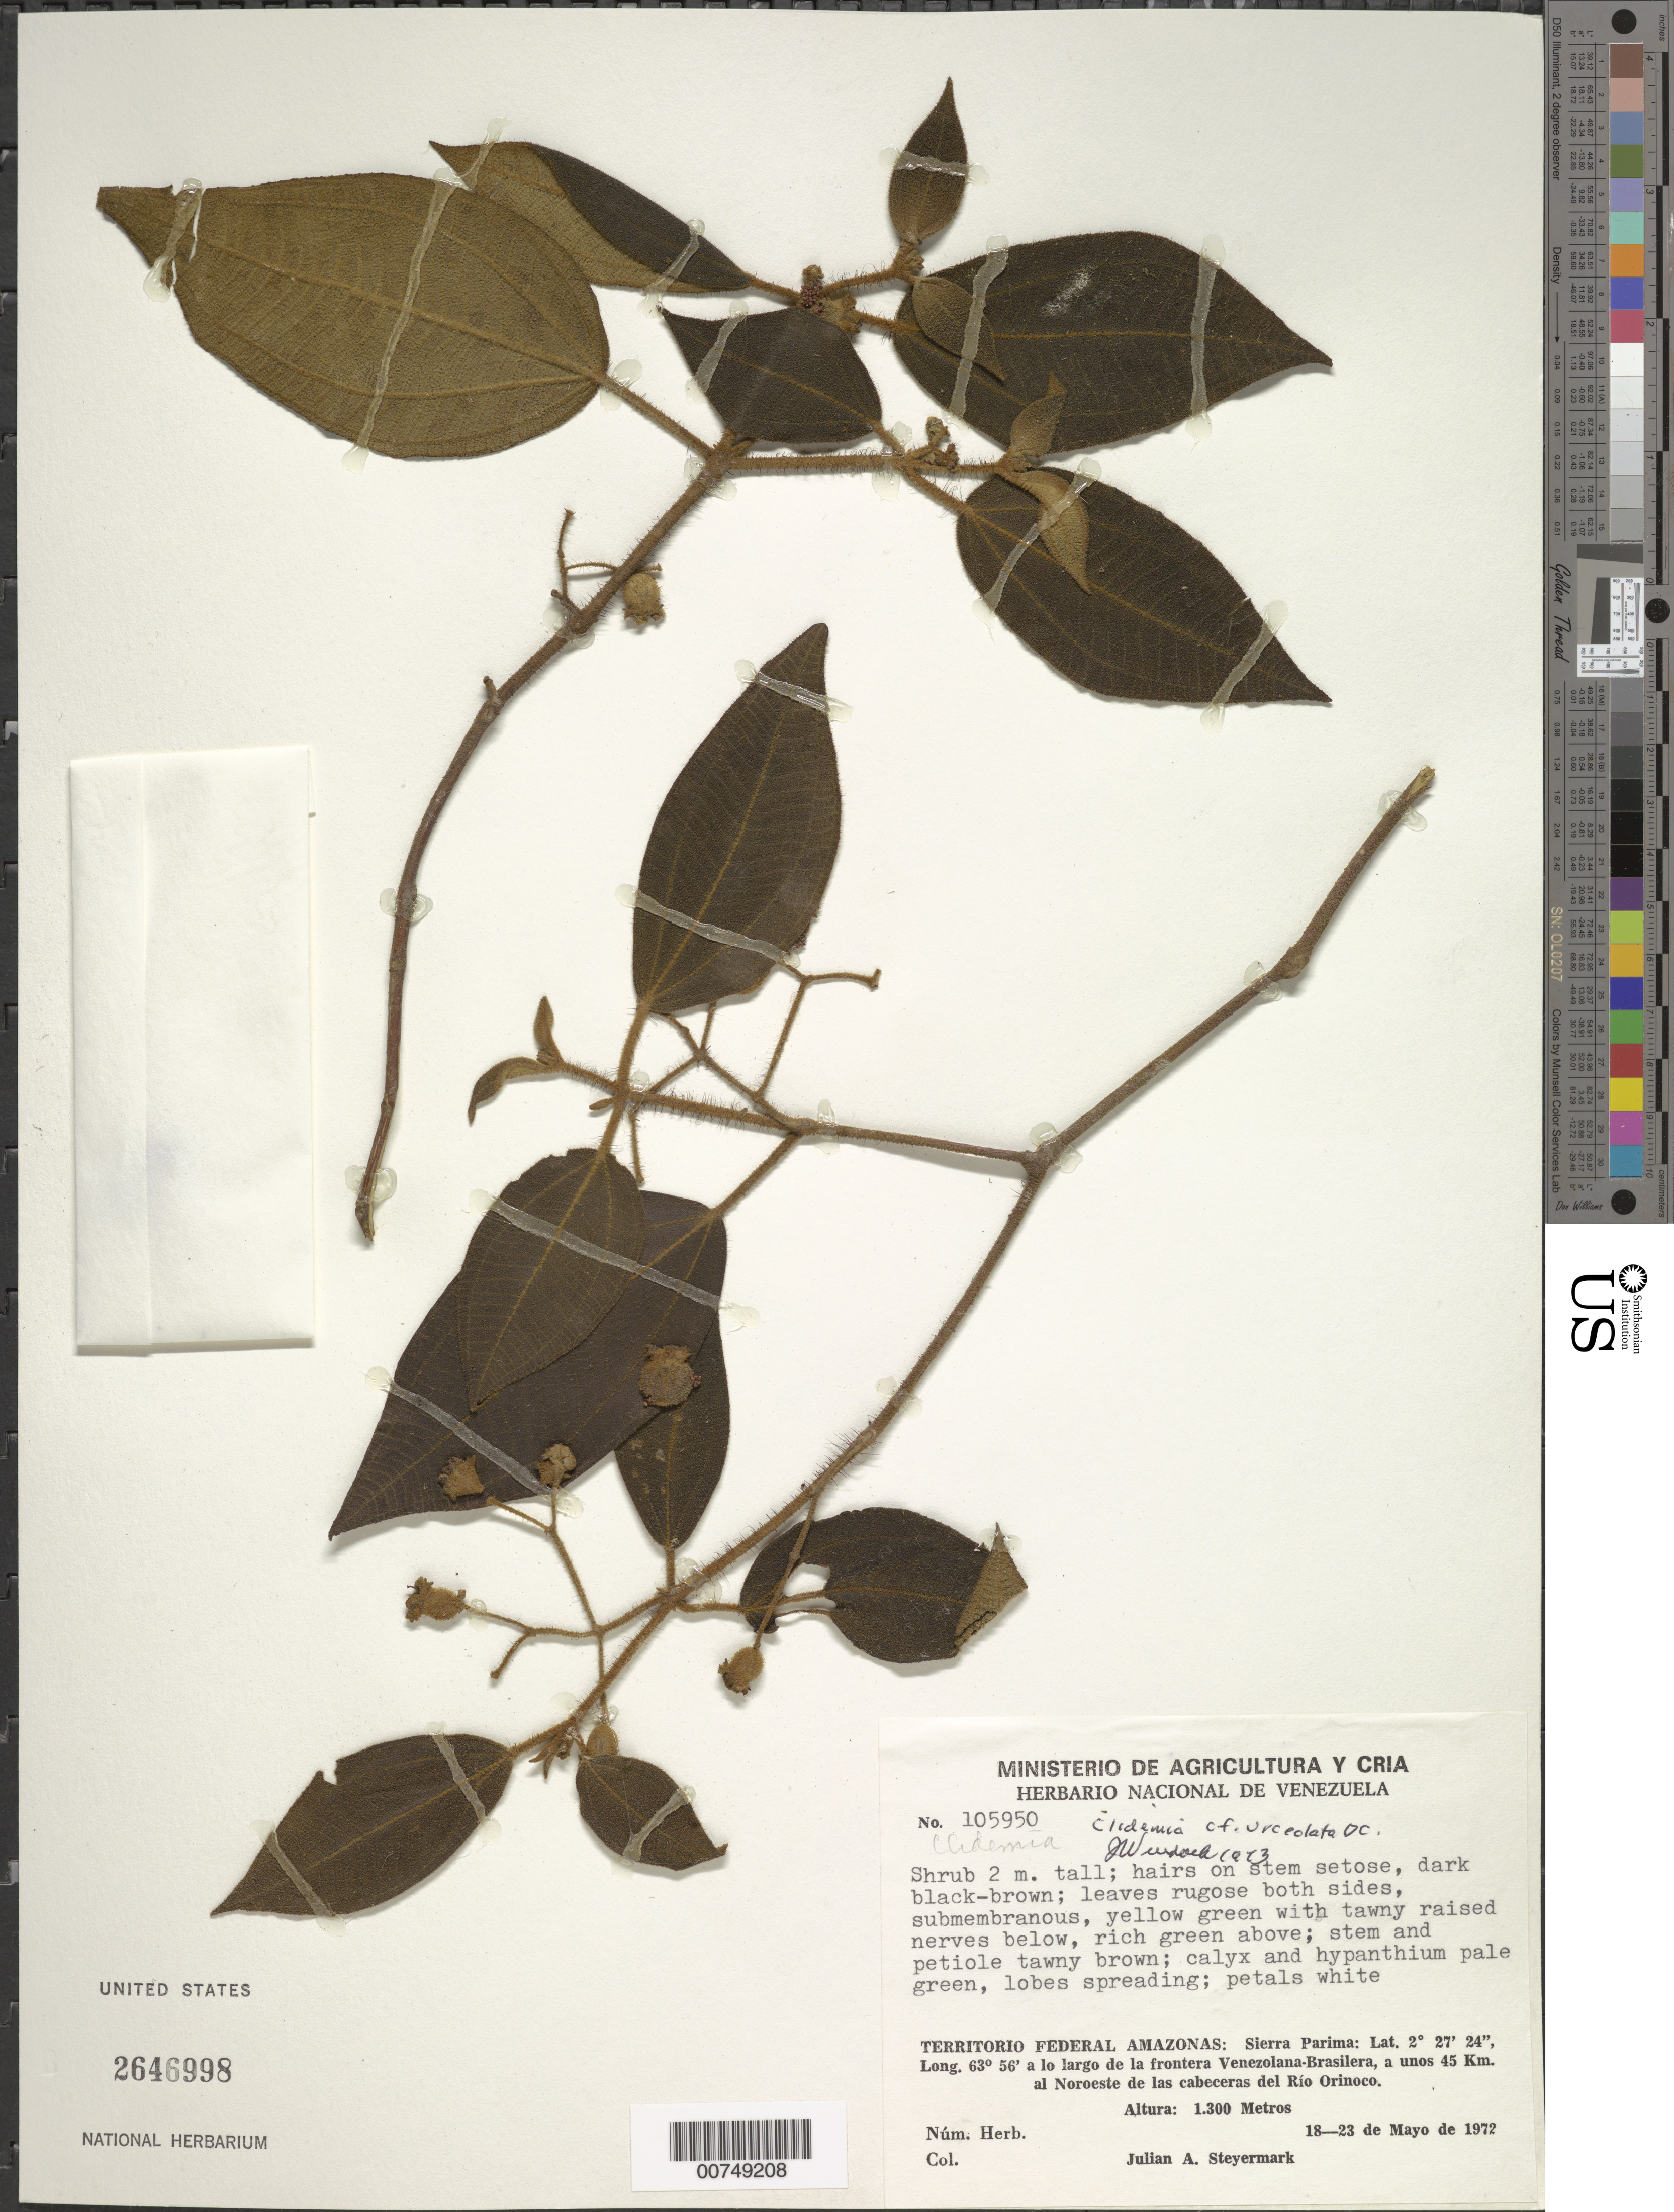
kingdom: Plantae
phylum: Tracheophyta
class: Magnoliopsida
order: Myrtales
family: Melastomataceae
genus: Clidemia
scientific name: Clidemia urceolata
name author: DC.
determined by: Wurdack, John J., (US), US (UNITED STATES)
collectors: J. Steyermark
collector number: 105950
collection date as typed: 18-May-72 to 23-May-72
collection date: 1972-05-18/1972-05-23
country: Venezuela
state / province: Amazonas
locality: Sierra Parima, la frontera Venezolana-Brasilera, a unos 45 km al noroeste de las cabeceras del Río Orinoco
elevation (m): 1300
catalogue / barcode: US 2646998